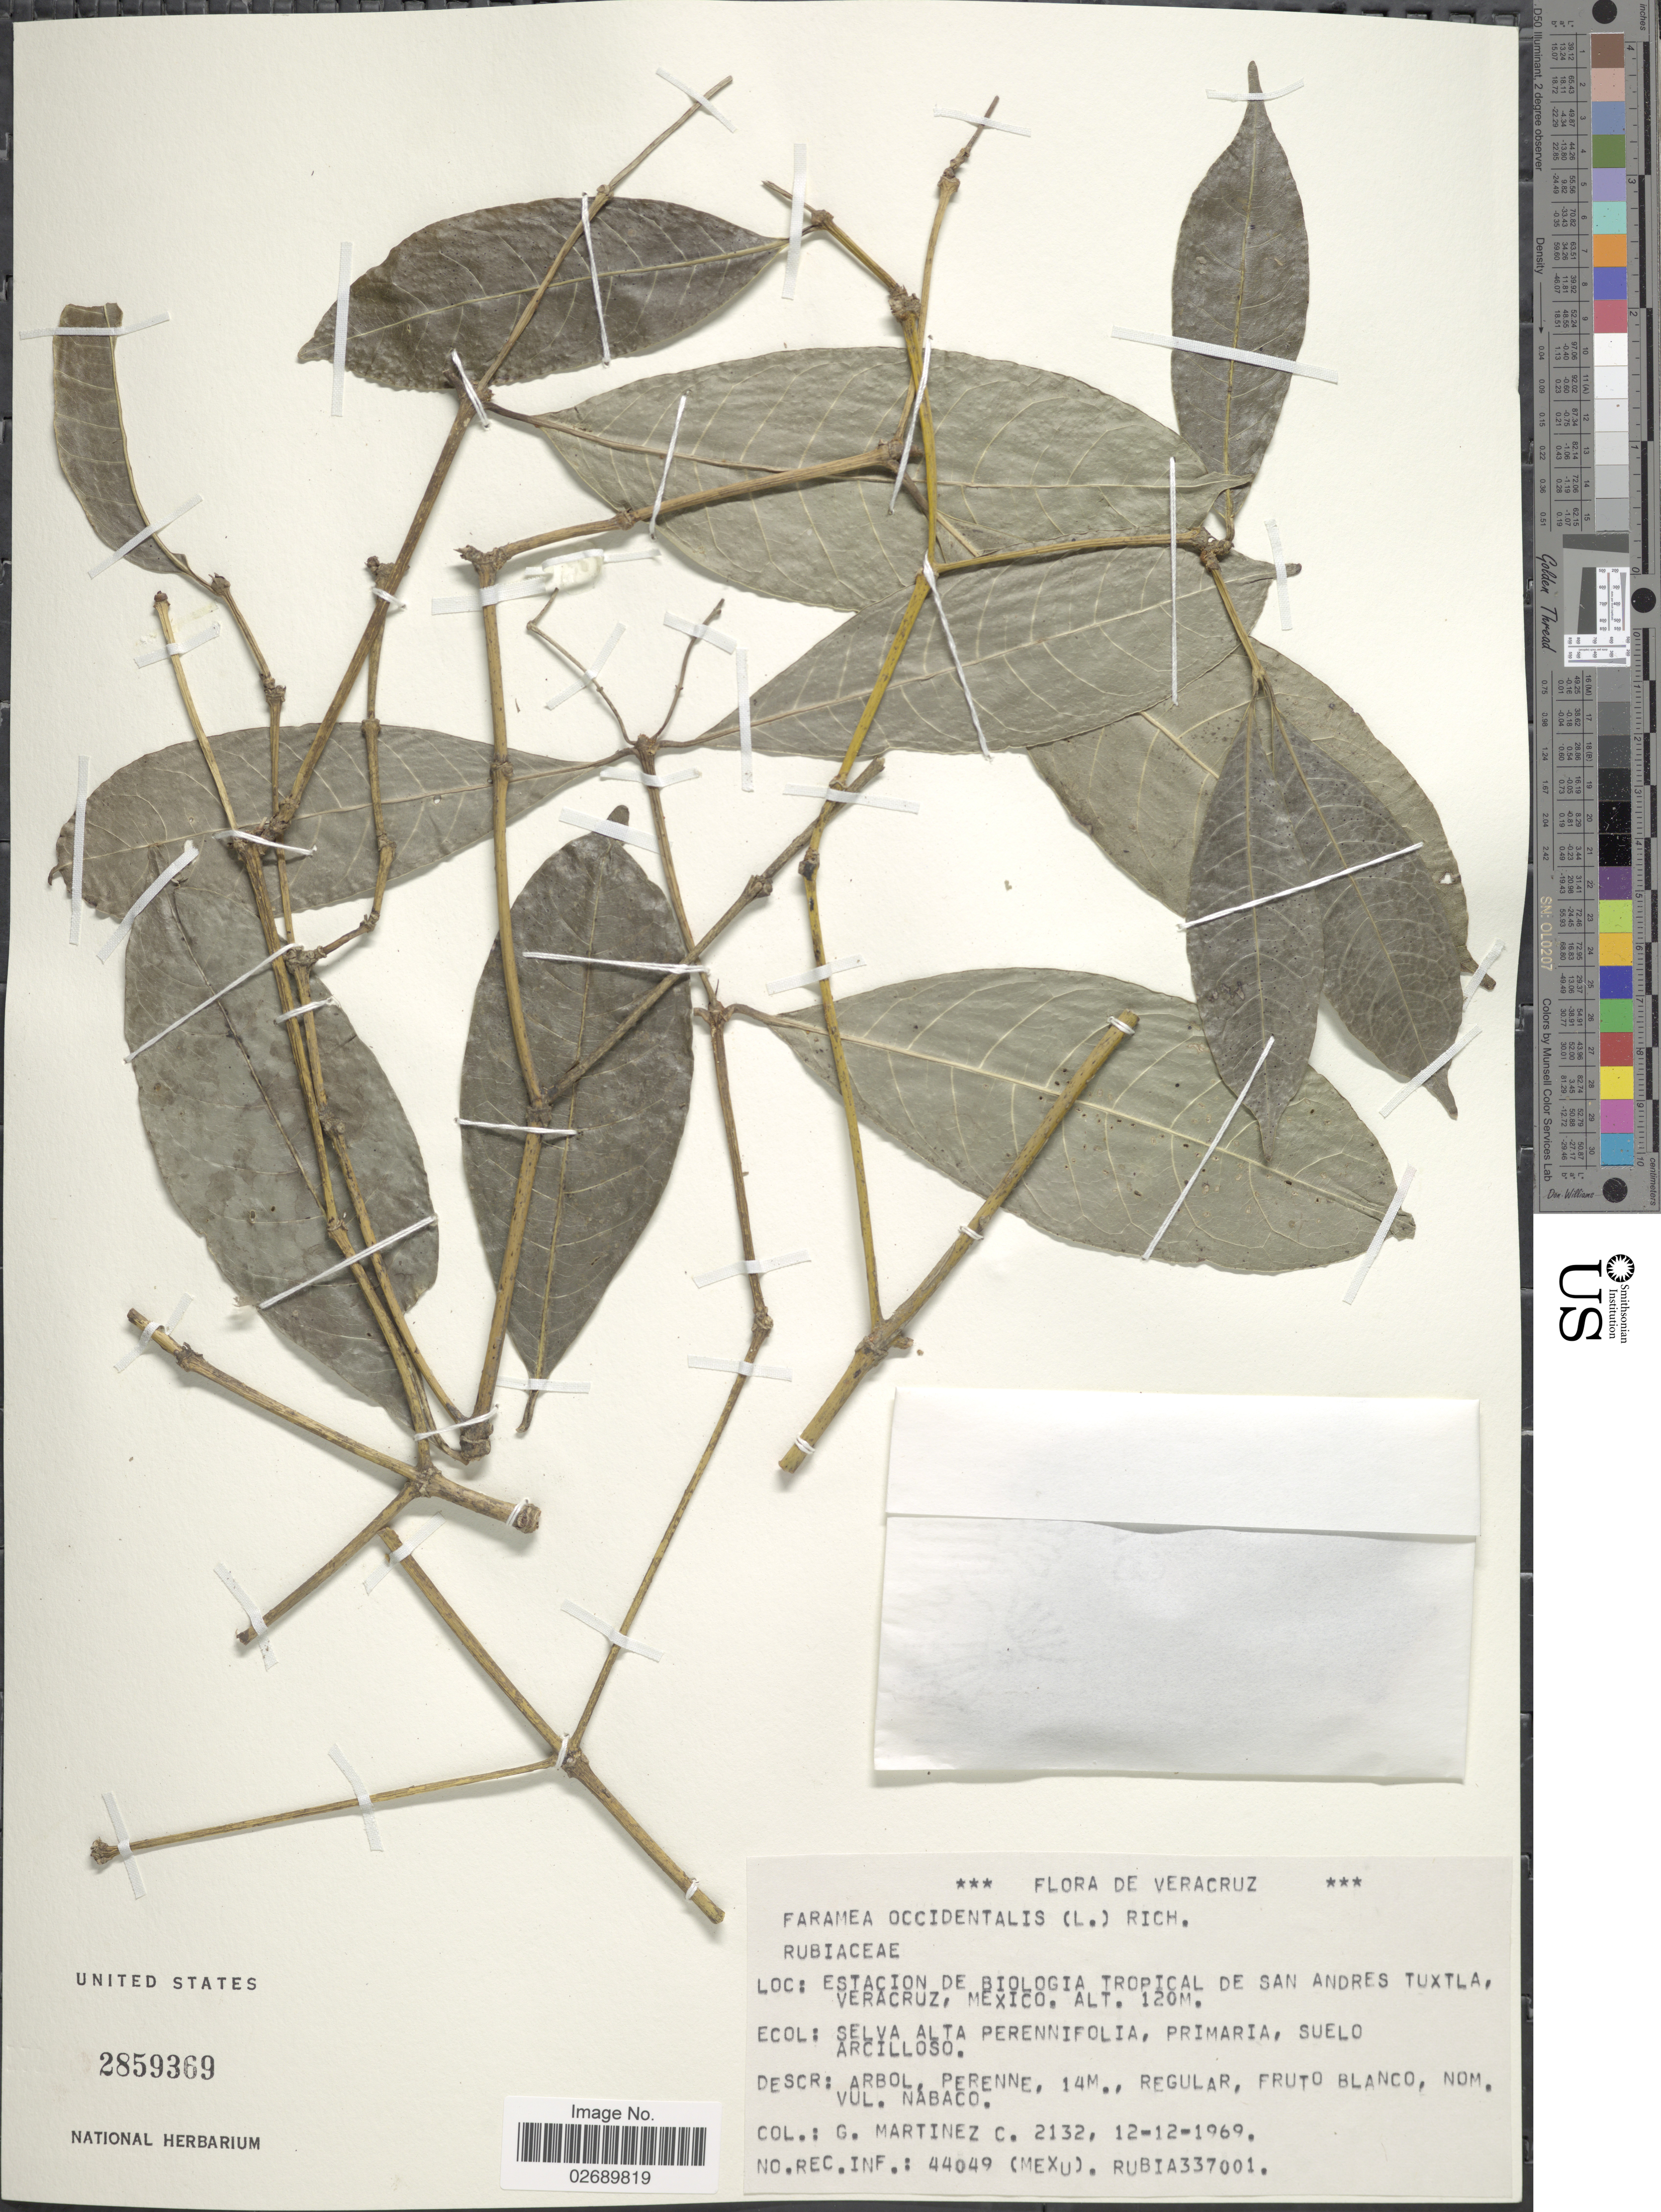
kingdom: Plantae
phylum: Tracheophyta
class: Magnoliopsida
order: Gentianales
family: Rubiaceae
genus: Faramea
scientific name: Faramea occidentalis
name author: (L.) A. Rich.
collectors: G. Martinez C.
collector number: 2132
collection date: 1969-12-12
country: Mexico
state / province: Veracruz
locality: Estacion de Biologica Tropical de San Andres Tuxtla.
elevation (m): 120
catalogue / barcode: US 2859369